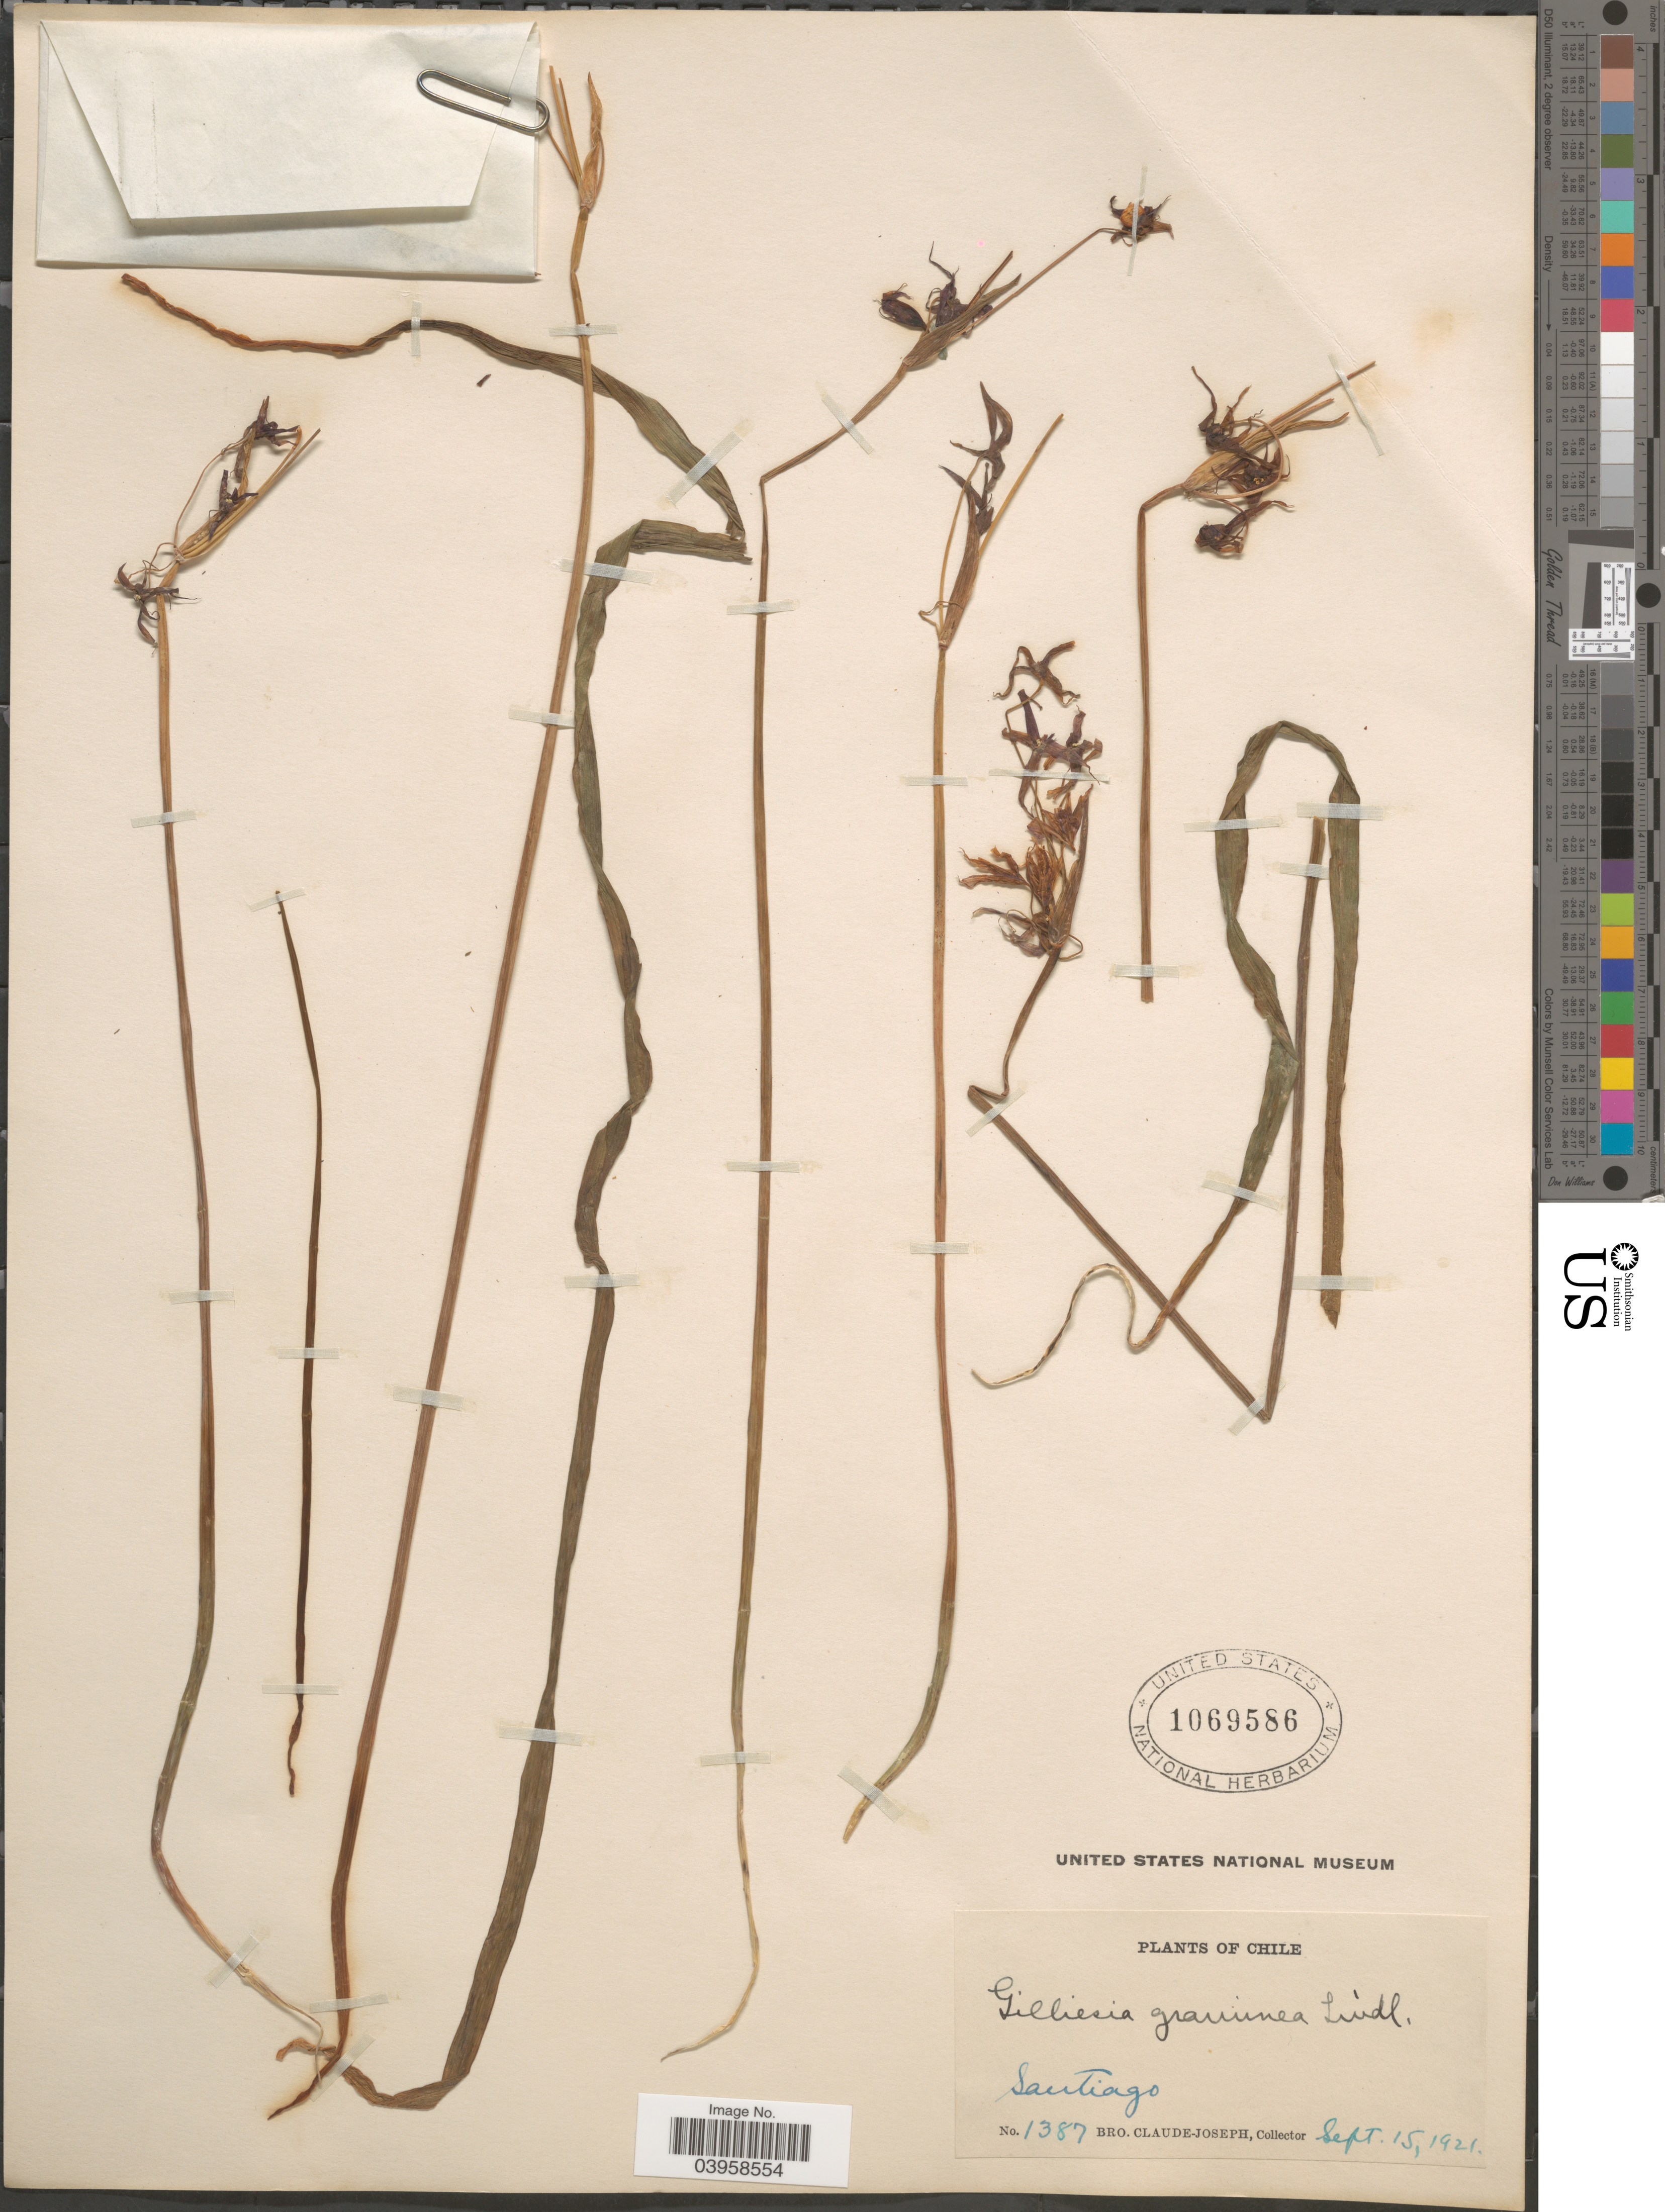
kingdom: Plantae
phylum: Tracheophyta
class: Liliopsida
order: Asparagales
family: Amaryllidaceae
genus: Gilliesia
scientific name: Gilliesia graminea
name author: Lindl.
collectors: Bro. Claude-Joseph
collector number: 1387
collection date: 1921-09-15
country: Chile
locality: Santiago.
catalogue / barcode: US 1069586